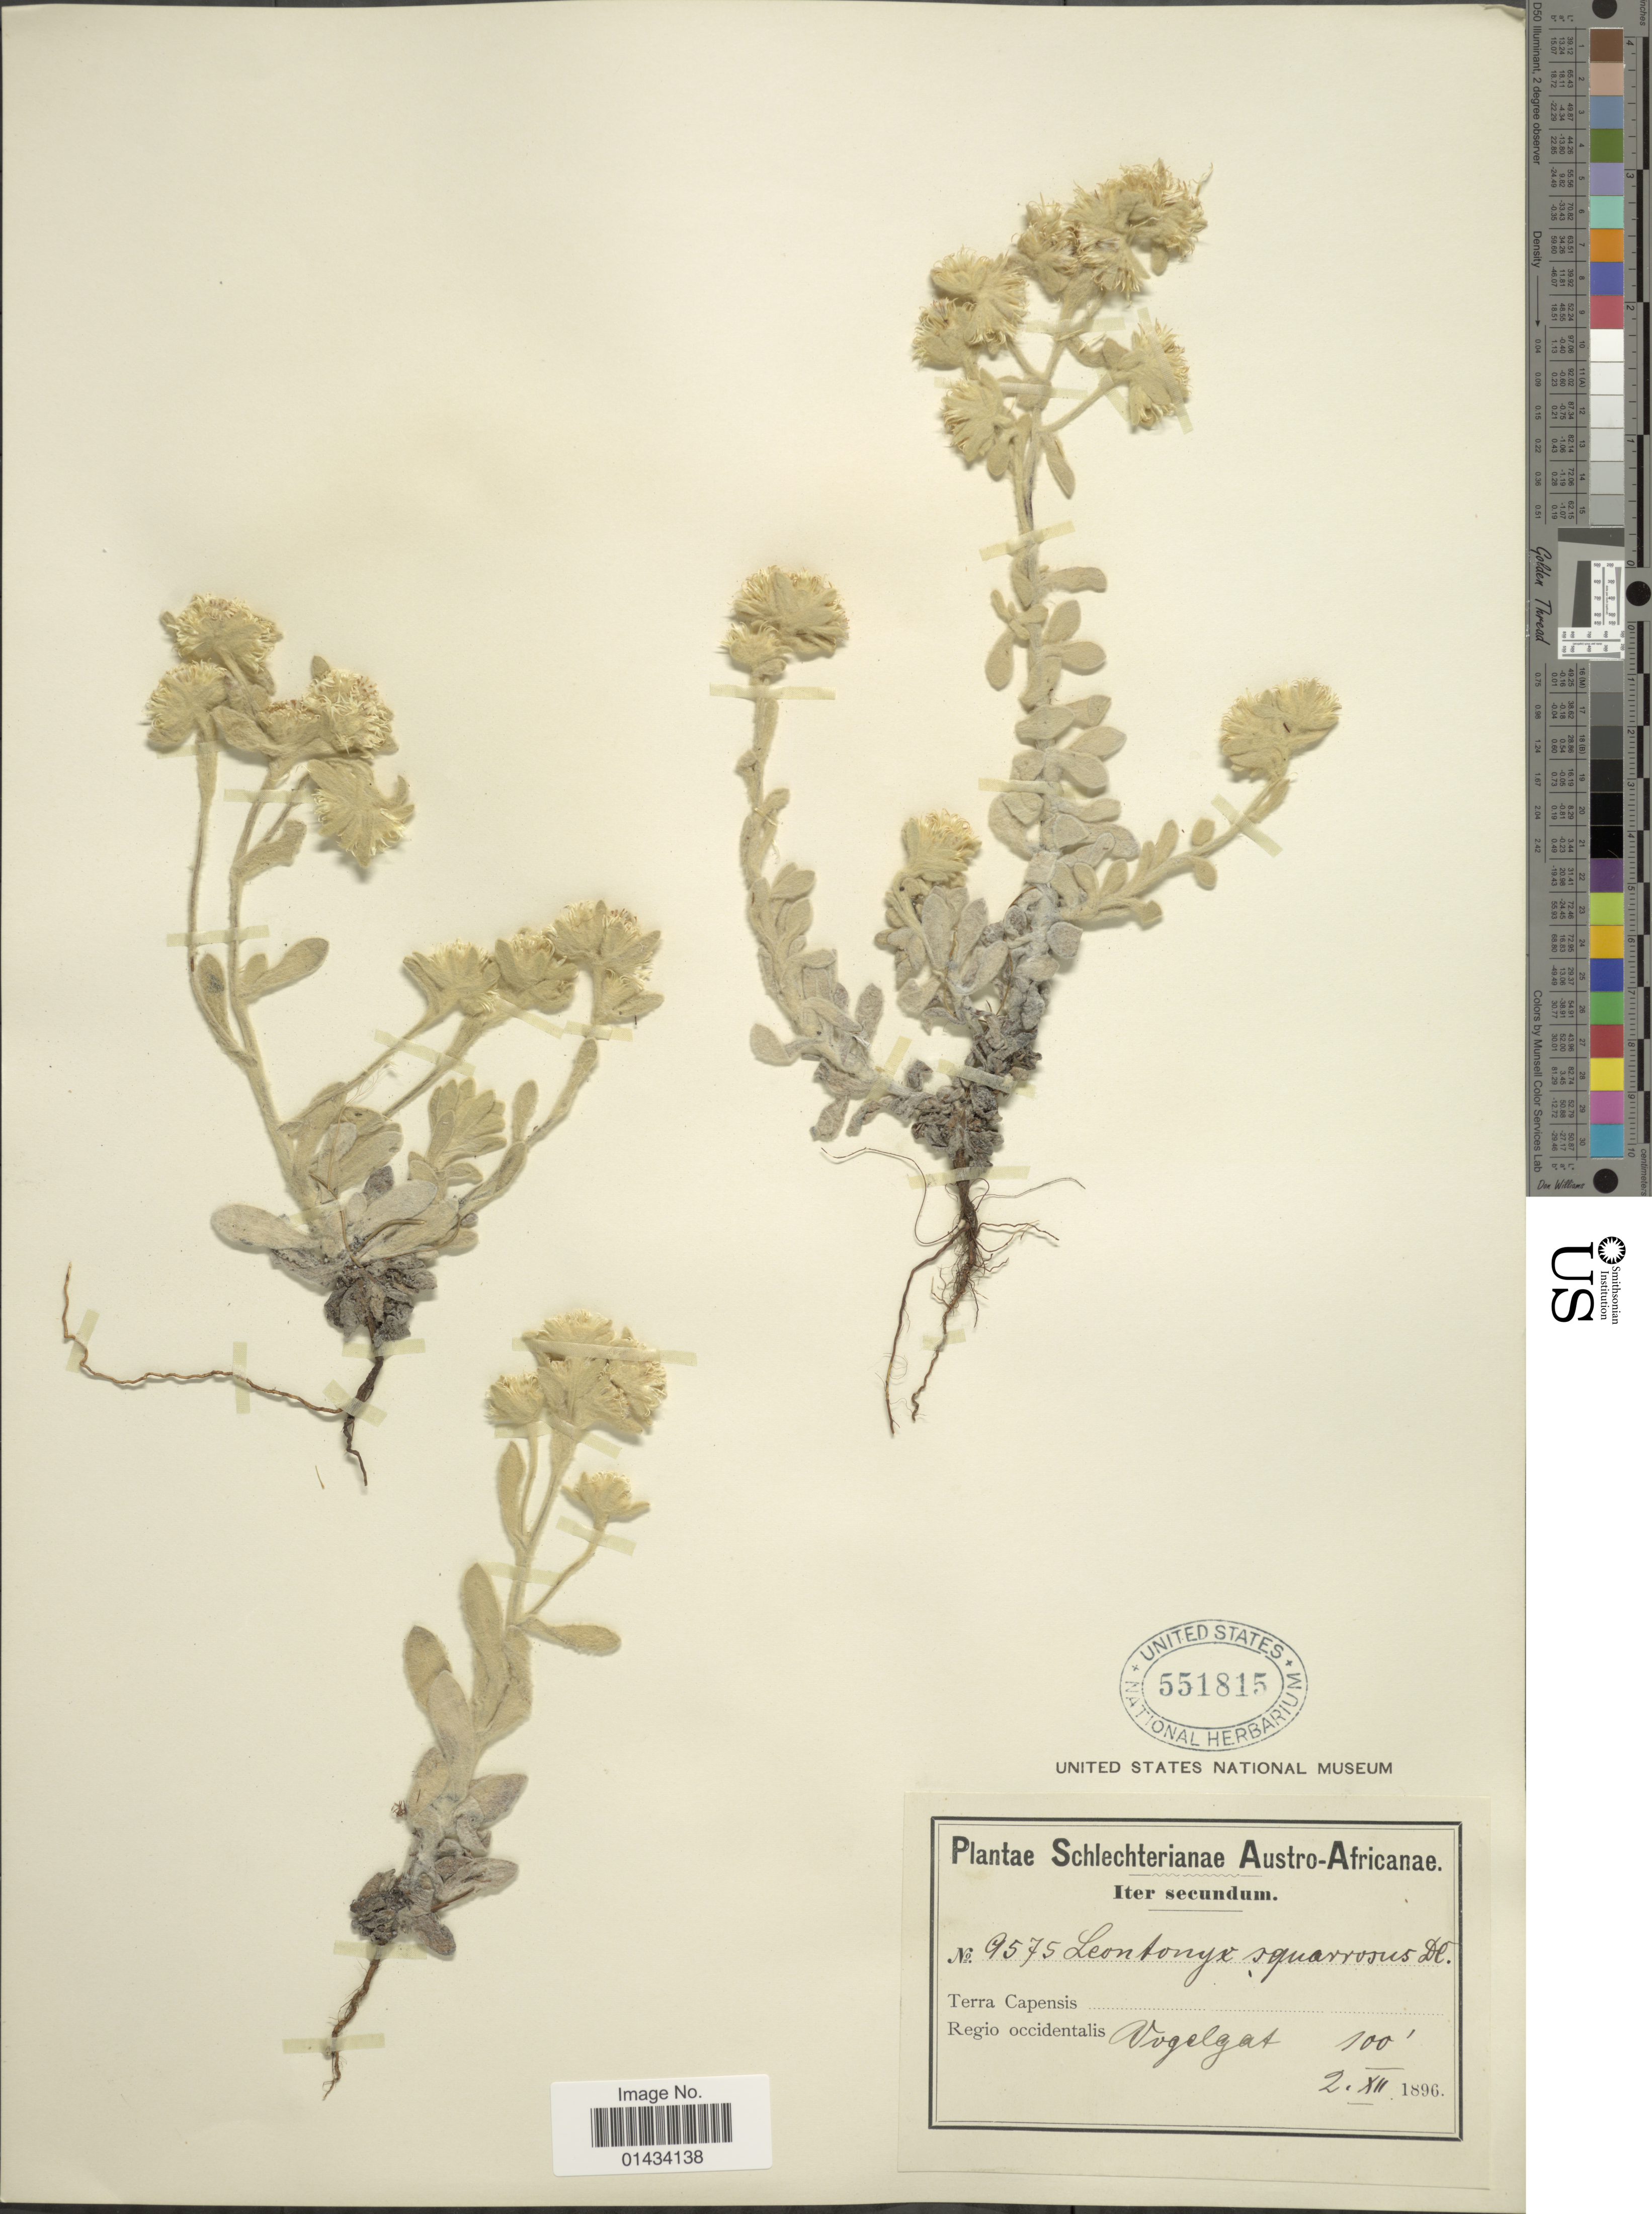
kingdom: Plantae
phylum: Tracheophyta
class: Magnoliopsida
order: Asterales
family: Asteraceae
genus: Leontonyx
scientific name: Leontonyx squarrosus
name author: DC. ex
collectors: Schlechter, --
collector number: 9575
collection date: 1896-12-02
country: South Africa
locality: Austro-Africanae, Terra Capenis, Regio occidentalis, Vogelgat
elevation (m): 30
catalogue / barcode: US 551815